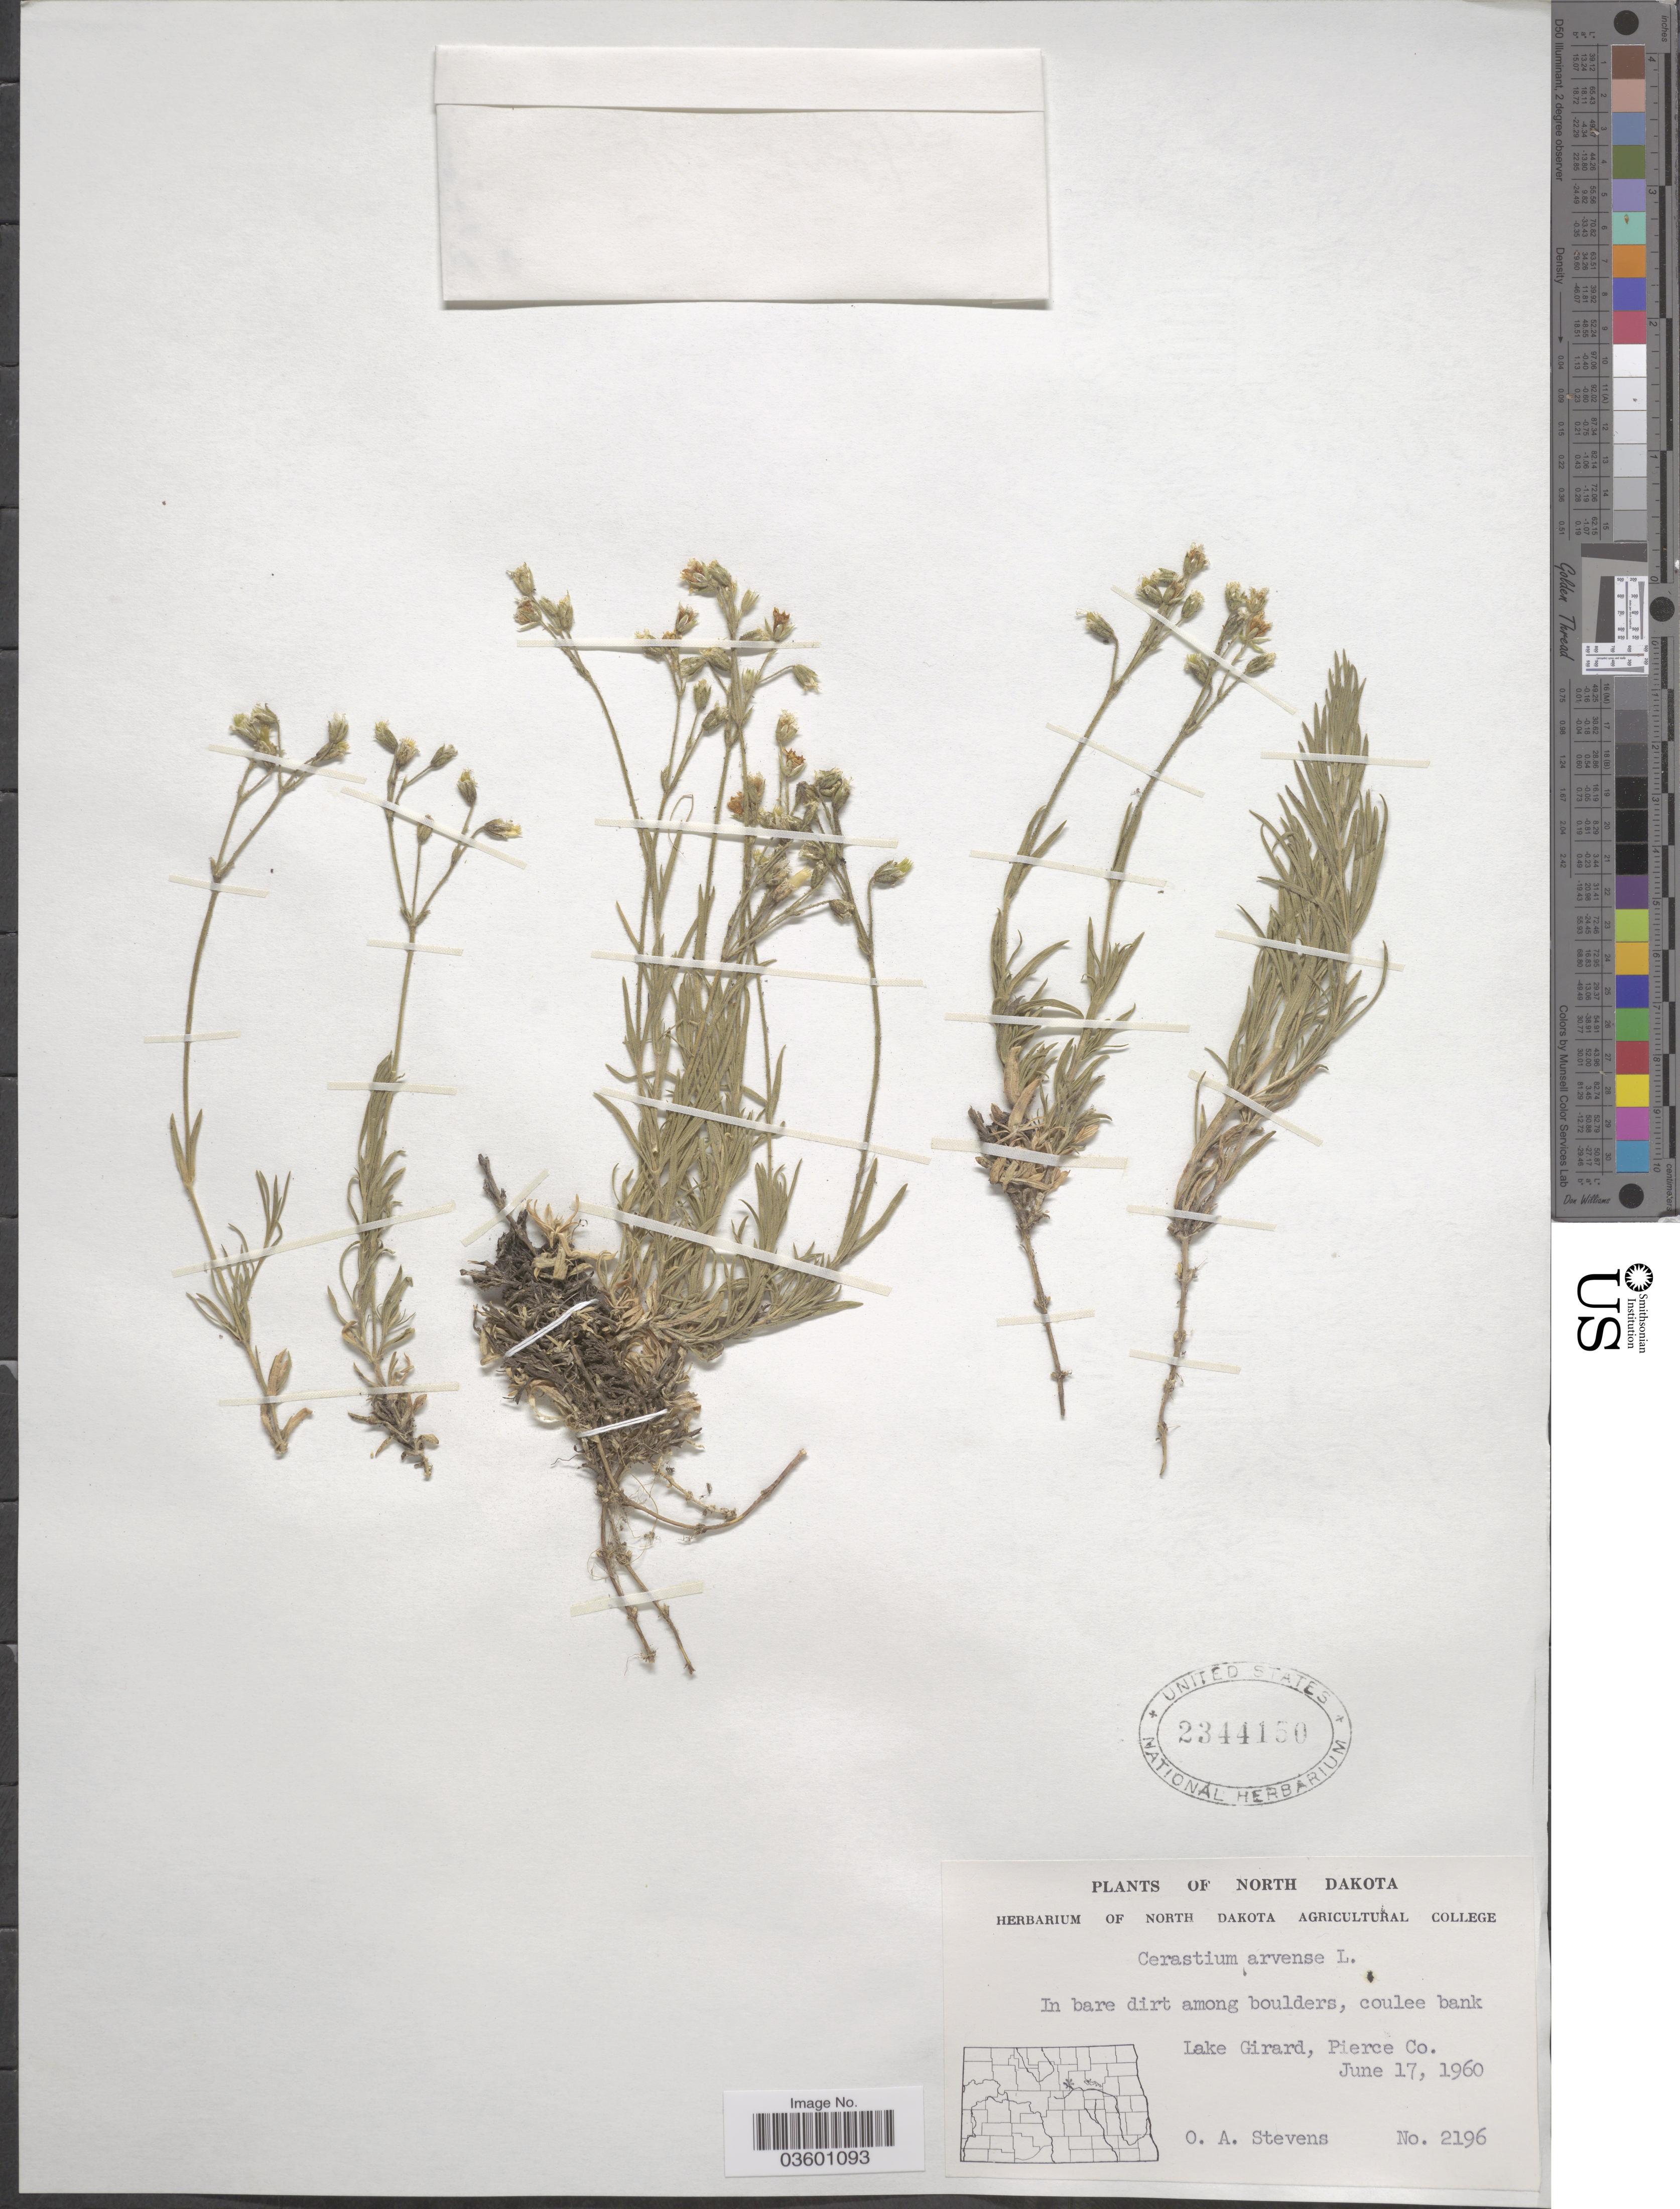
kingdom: Plantae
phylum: Tracheophyta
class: Magnoliopsida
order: Caryophyllales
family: Caryophyllaceae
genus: Cerastium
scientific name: Cerastium arvense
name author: L.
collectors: O. A. Stevens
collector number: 2196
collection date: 1960-06-17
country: United States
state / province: North Dakota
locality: Coulee bank Lake Girard, Pierce Co.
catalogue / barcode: US 2344150